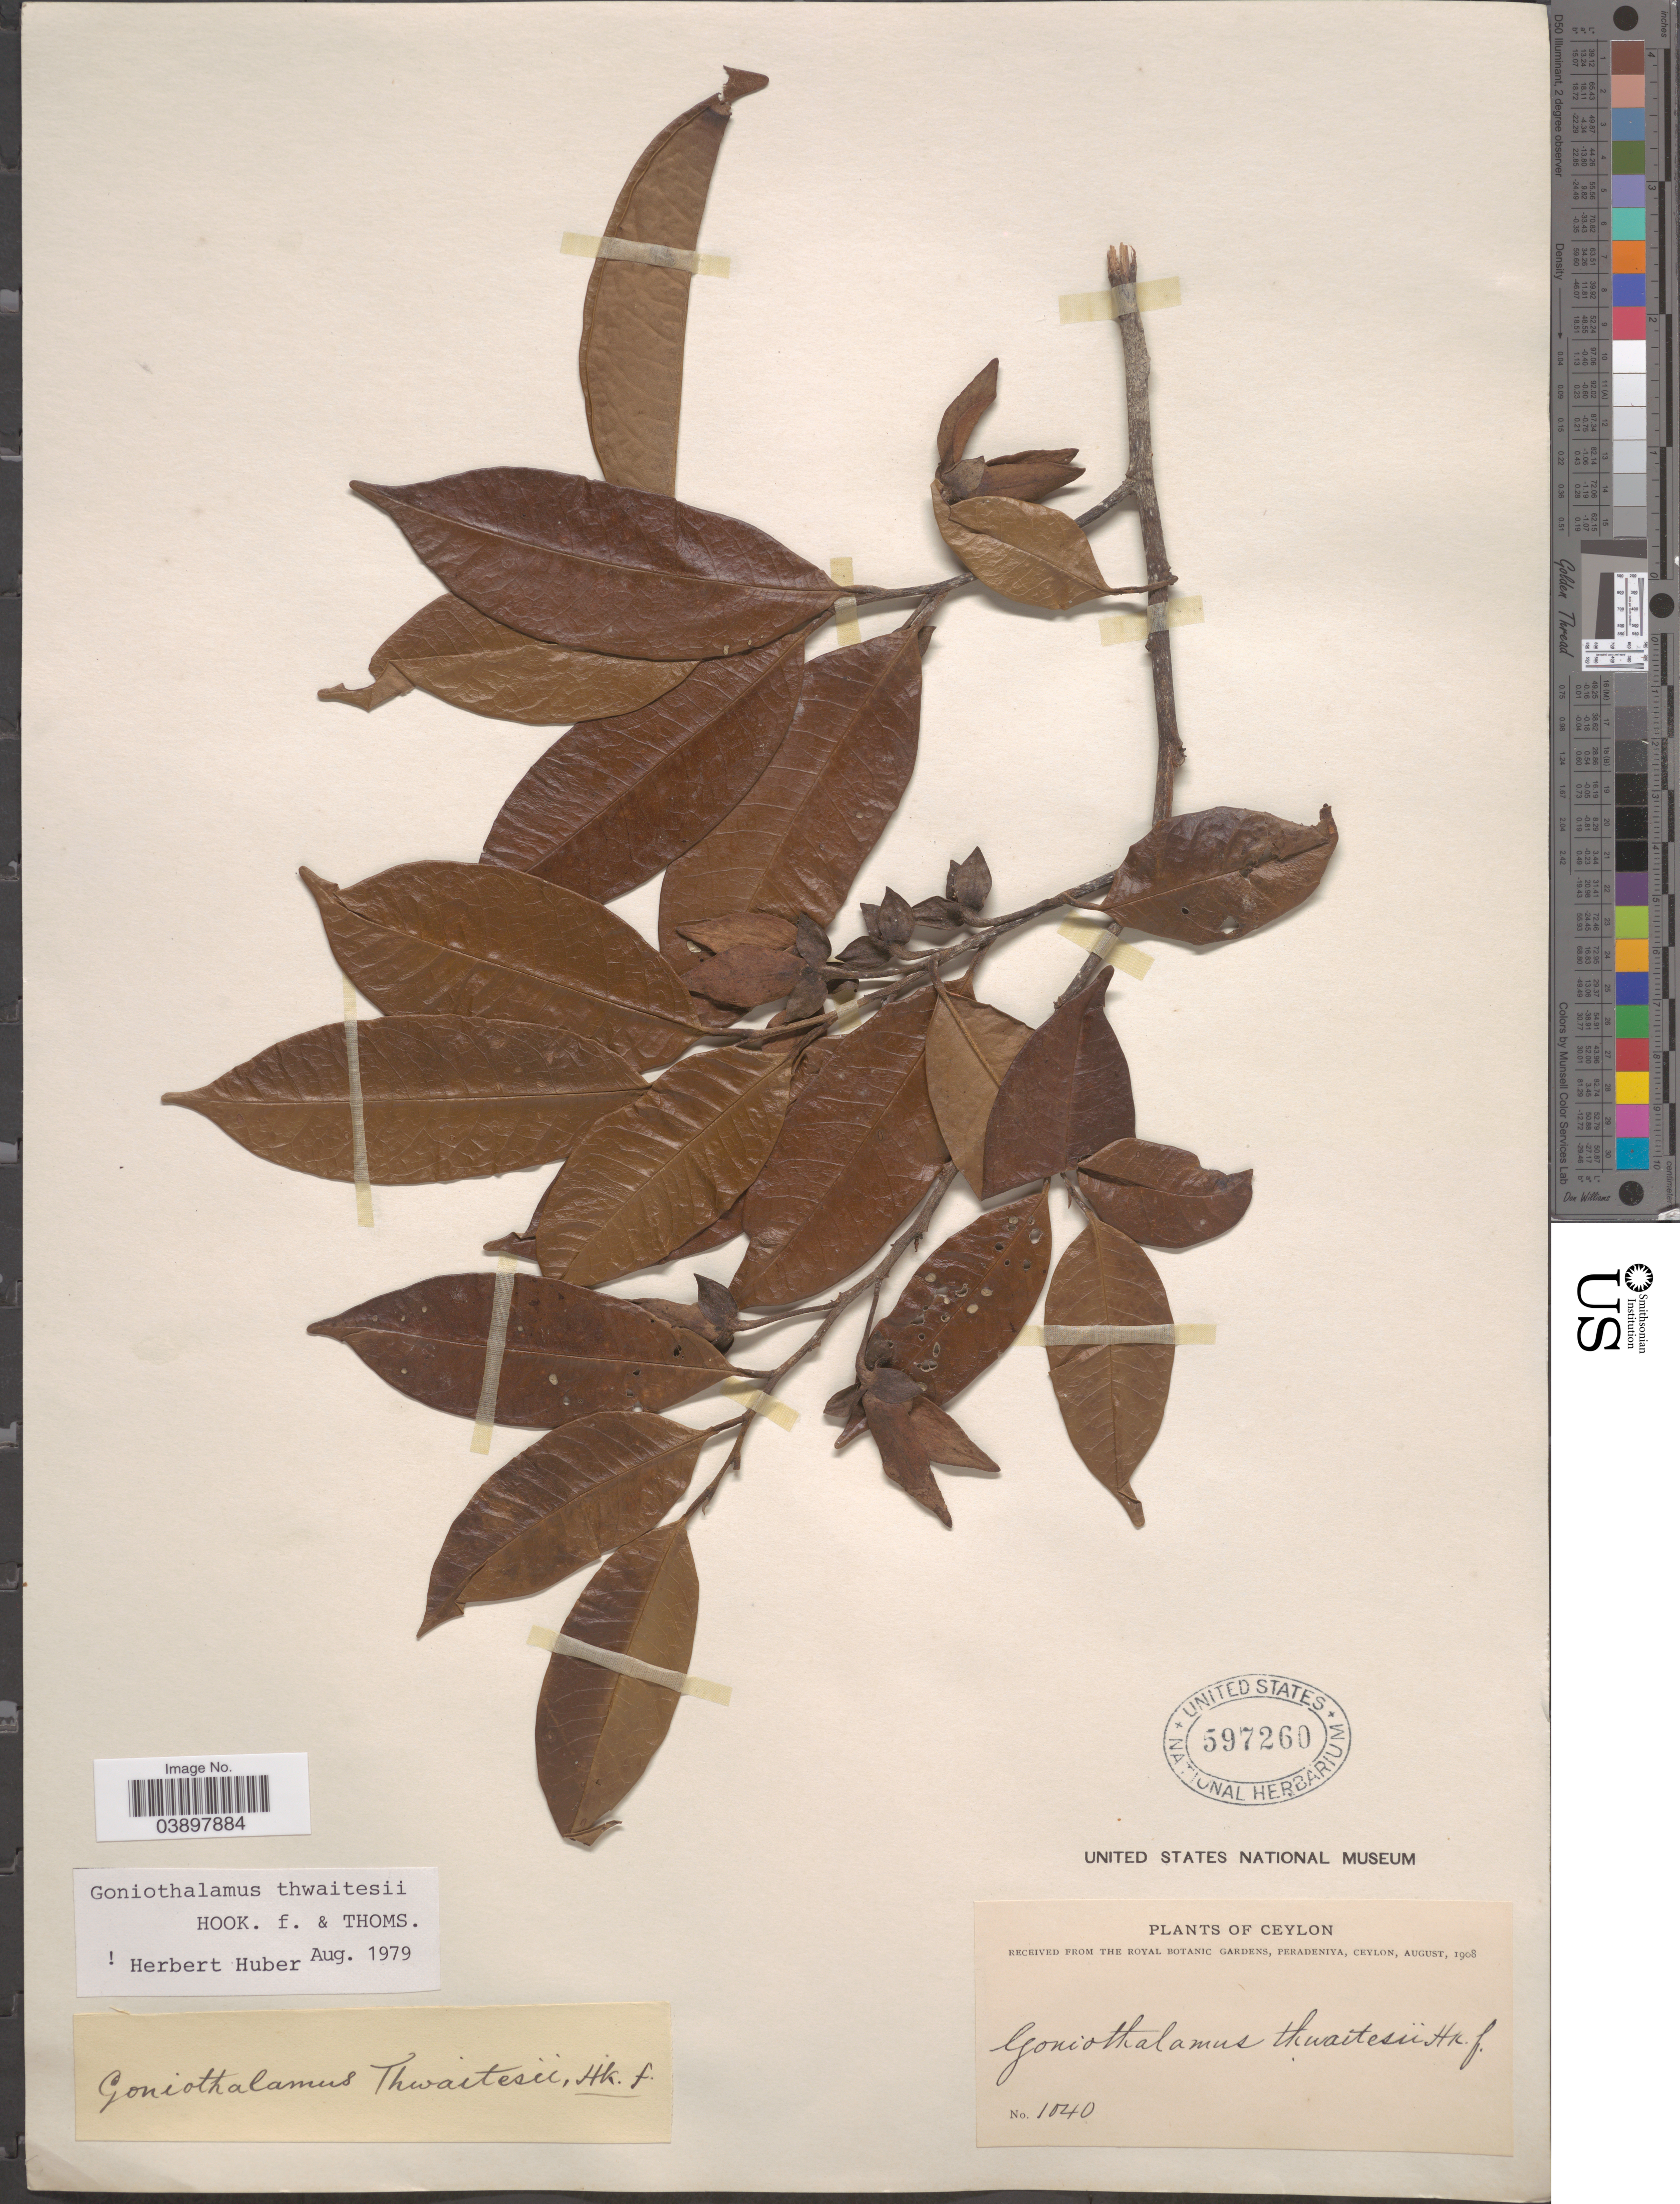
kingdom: Plantae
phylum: Tracheophyta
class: Magnoliopsida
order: Magnoliales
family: Annonaceae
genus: Goniothalamus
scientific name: Goniothalamus thwaitesii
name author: Hook. f. & Thomson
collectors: ex herb. Royal Botanic Gardens, Peradeniya, Ceylon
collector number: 1040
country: Sri Lanka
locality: Ceylon.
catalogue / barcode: US 597260